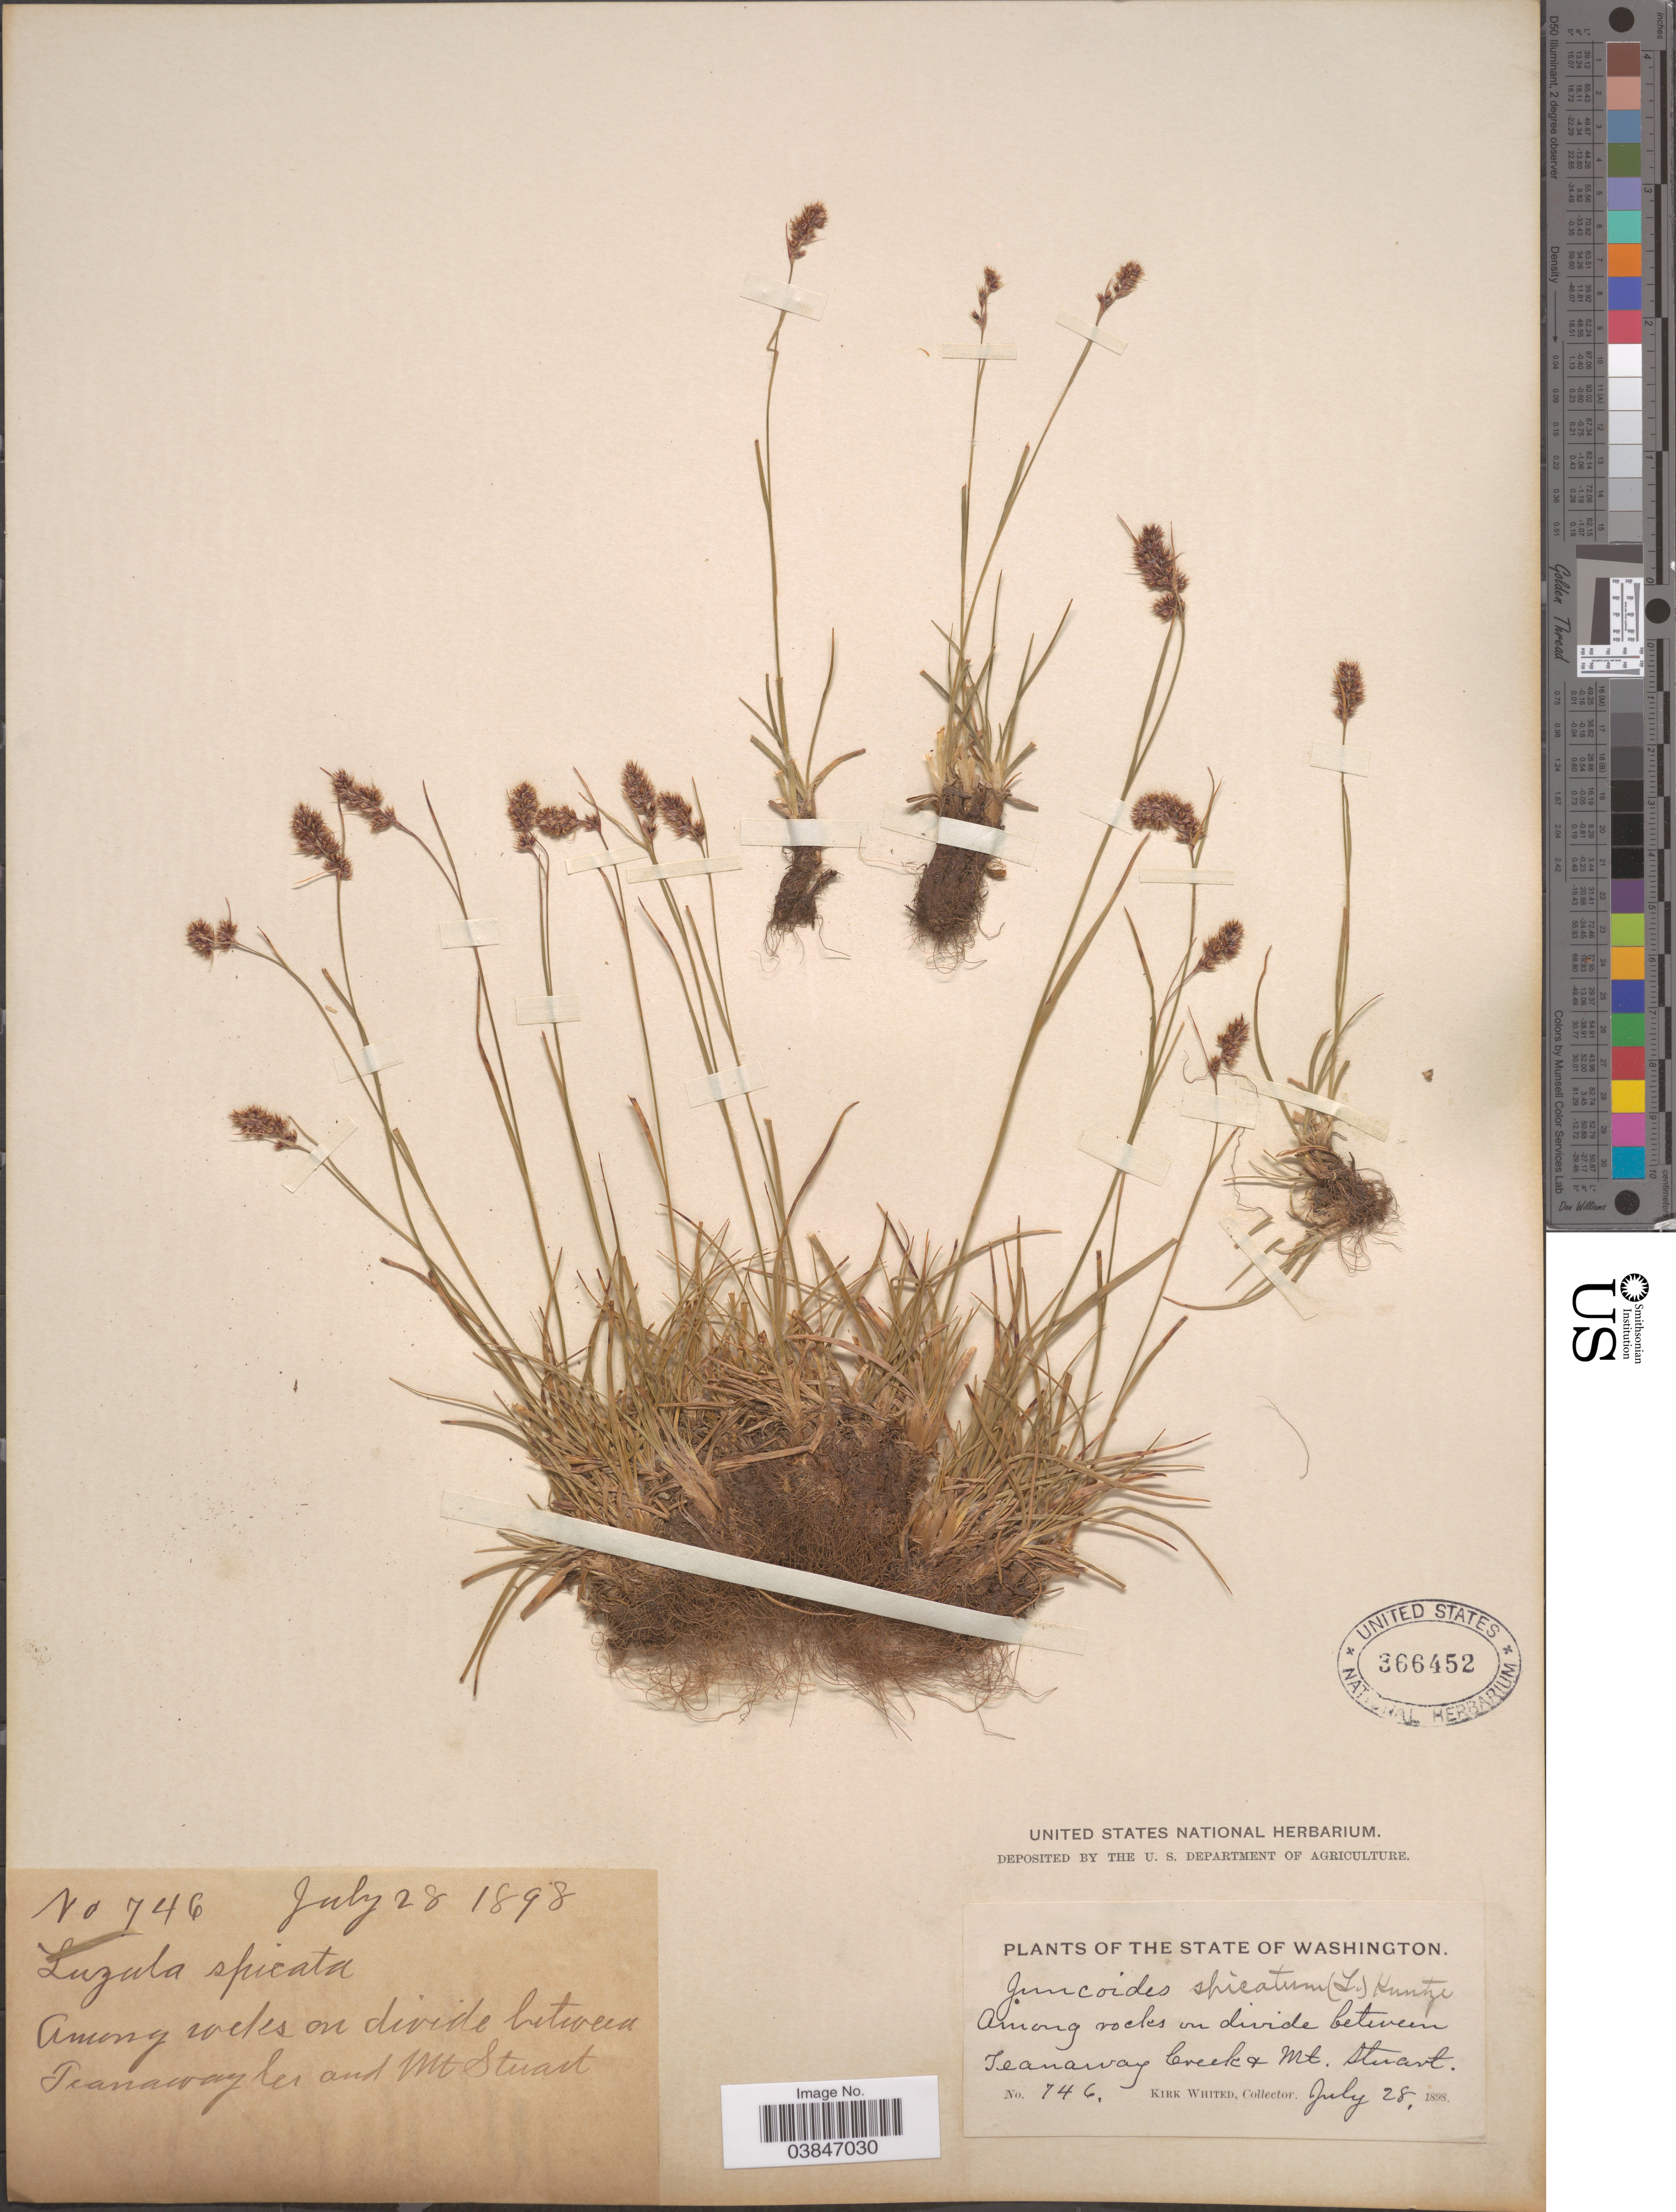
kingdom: Plantae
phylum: Tracheophyta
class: Liliopsida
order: Poales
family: Juncaceae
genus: Luzula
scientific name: Luzula spicata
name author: (L.) DC.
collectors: K. Whited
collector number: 746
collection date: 1898-07-28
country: United States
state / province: Washington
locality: On divide between Teanaway Creek & Mt. Stuart.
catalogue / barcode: US 366452